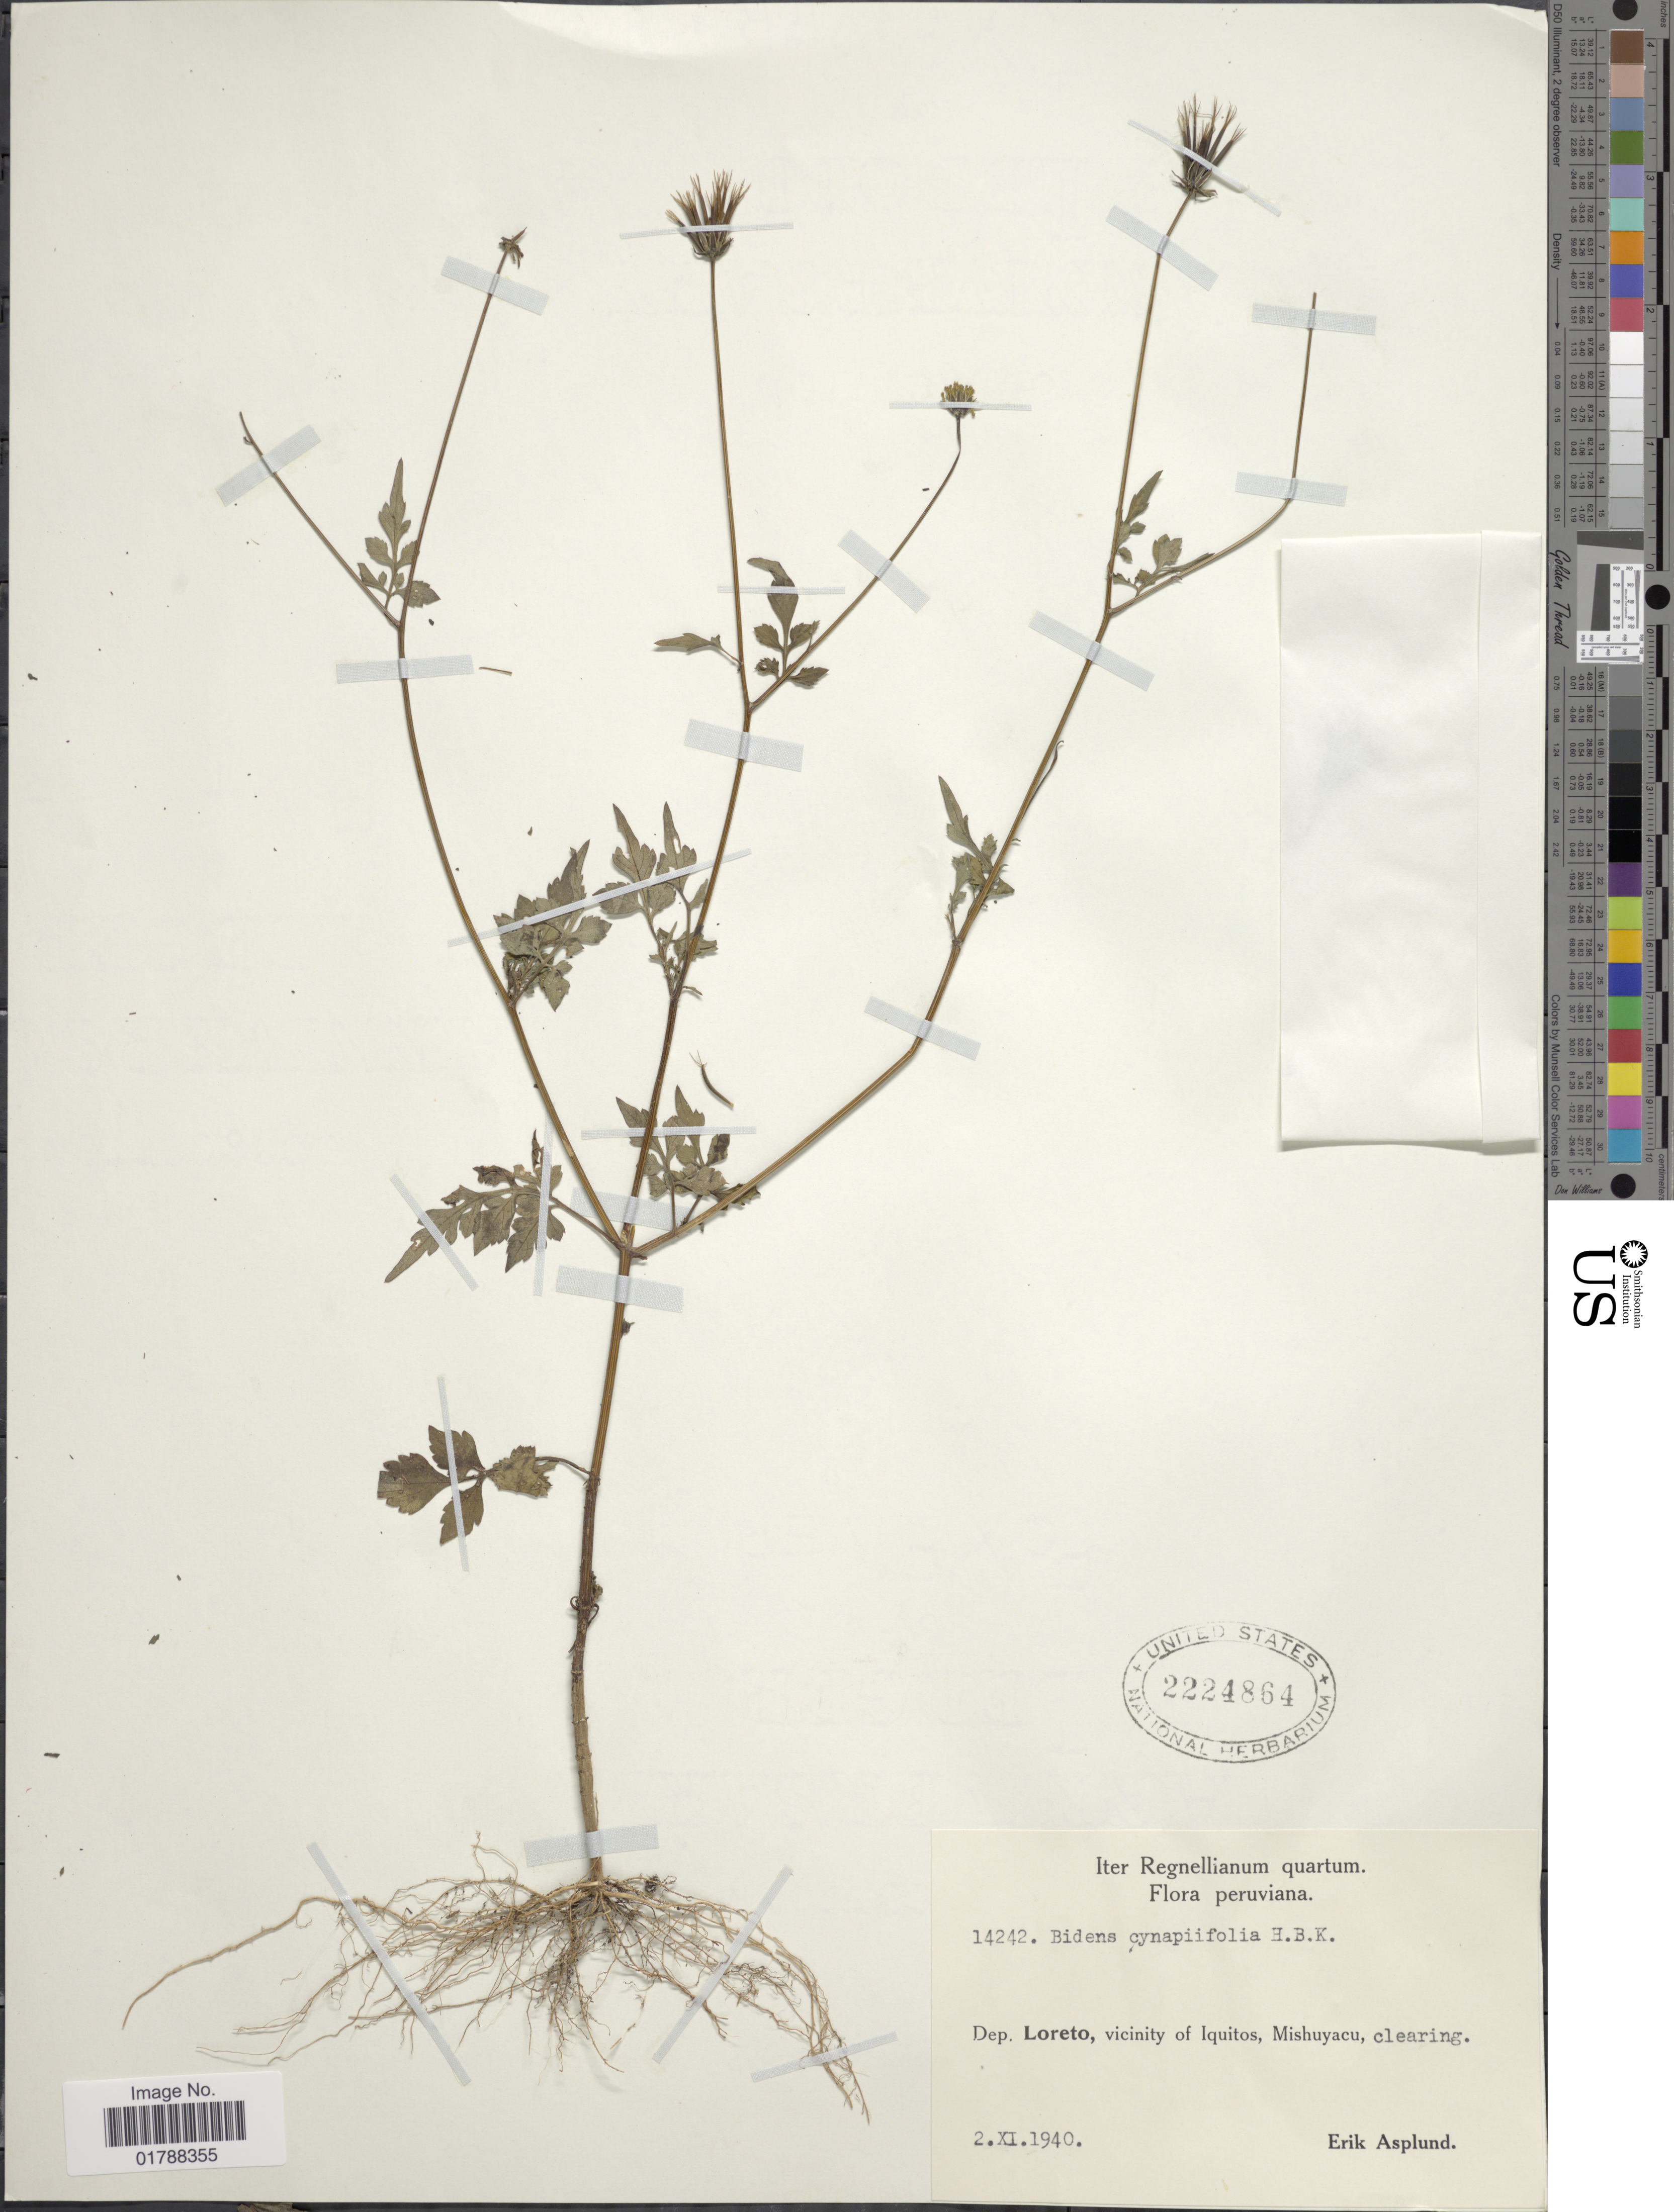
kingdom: Plantae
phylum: Tracheophyta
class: Magnoliopsida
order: Asterales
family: Asteraceae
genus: Bidens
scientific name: Bidens cynapiifolia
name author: Kunth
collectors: E. Asplund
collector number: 14242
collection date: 1940-11-02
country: Peru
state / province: Loreto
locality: Vicinity of Iquitos, Mishuyacu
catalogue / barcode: US 2224864